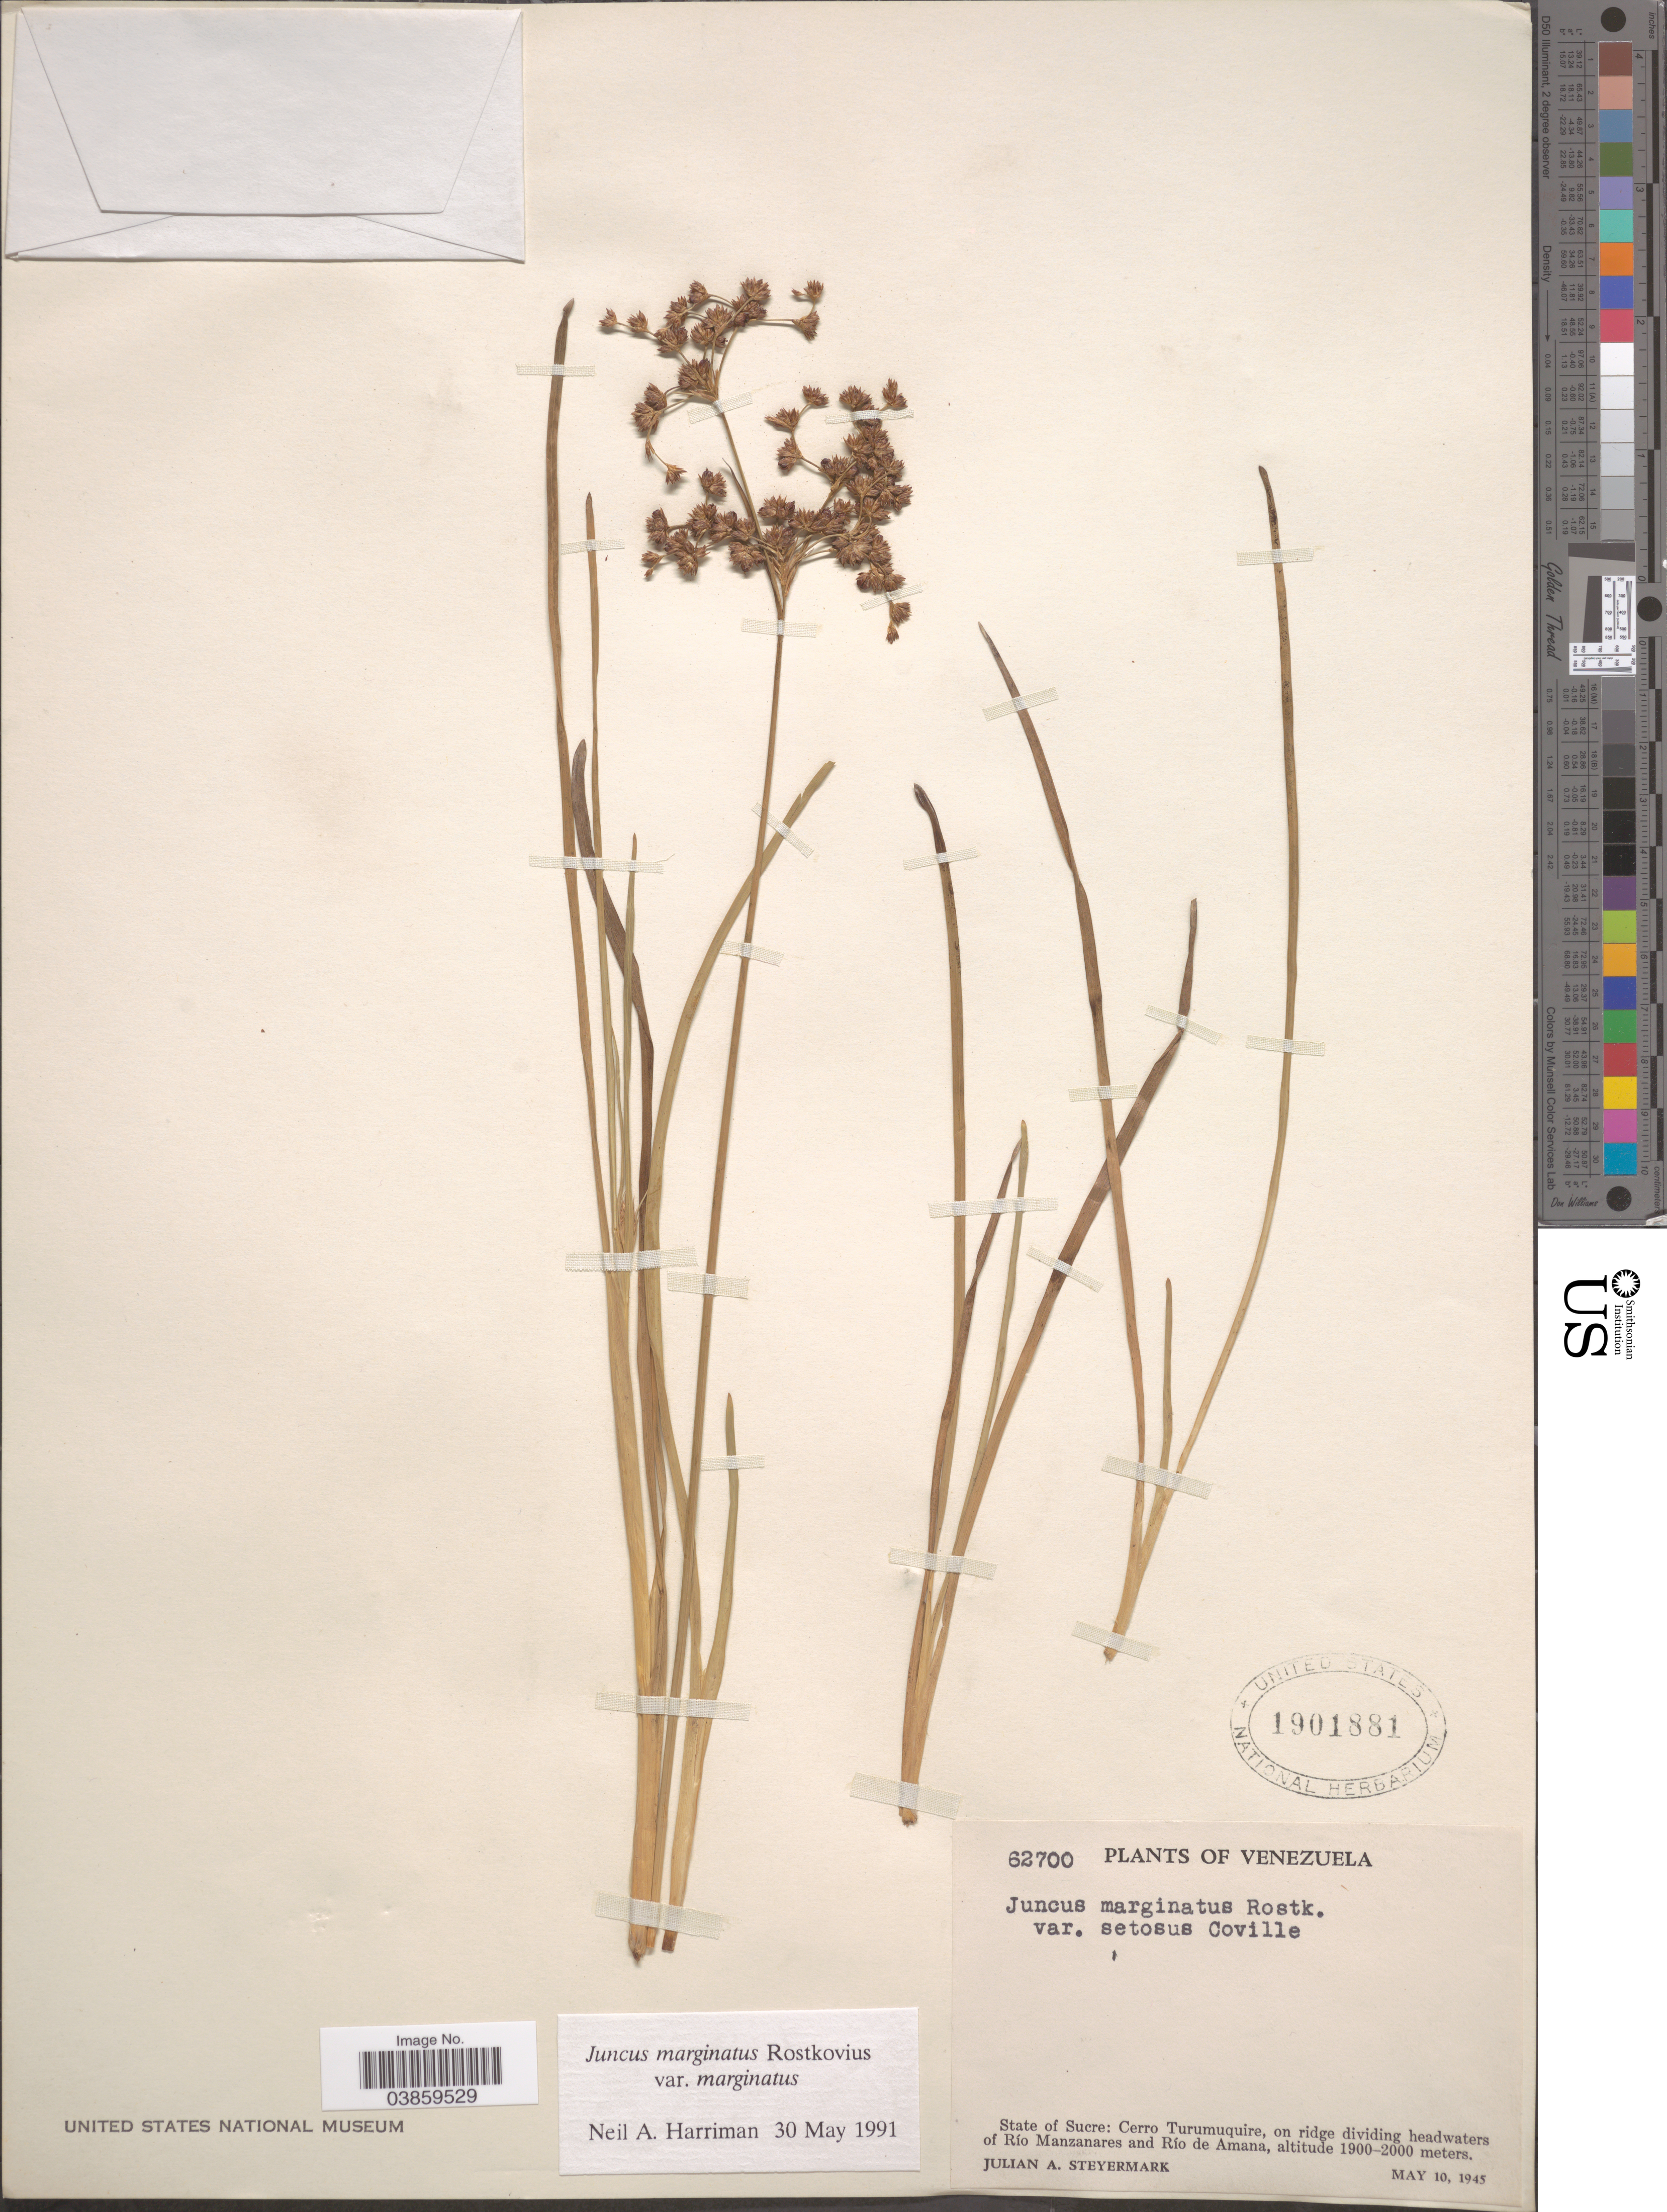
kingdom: Plantae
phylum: Tracheophyta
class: Liliopsida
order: Poales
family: Juncaceae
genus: Juncus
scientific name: Juncus marginatus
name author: Rostk.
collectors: J. Steyermark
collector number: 62700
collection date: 1945-05-10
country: Venezuela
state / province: Sucre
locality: Cerro Turumuquire, on ridge dividing headwaters of Río Manzanares and Río de Amana.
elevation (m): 1900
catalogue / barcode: US 1901881